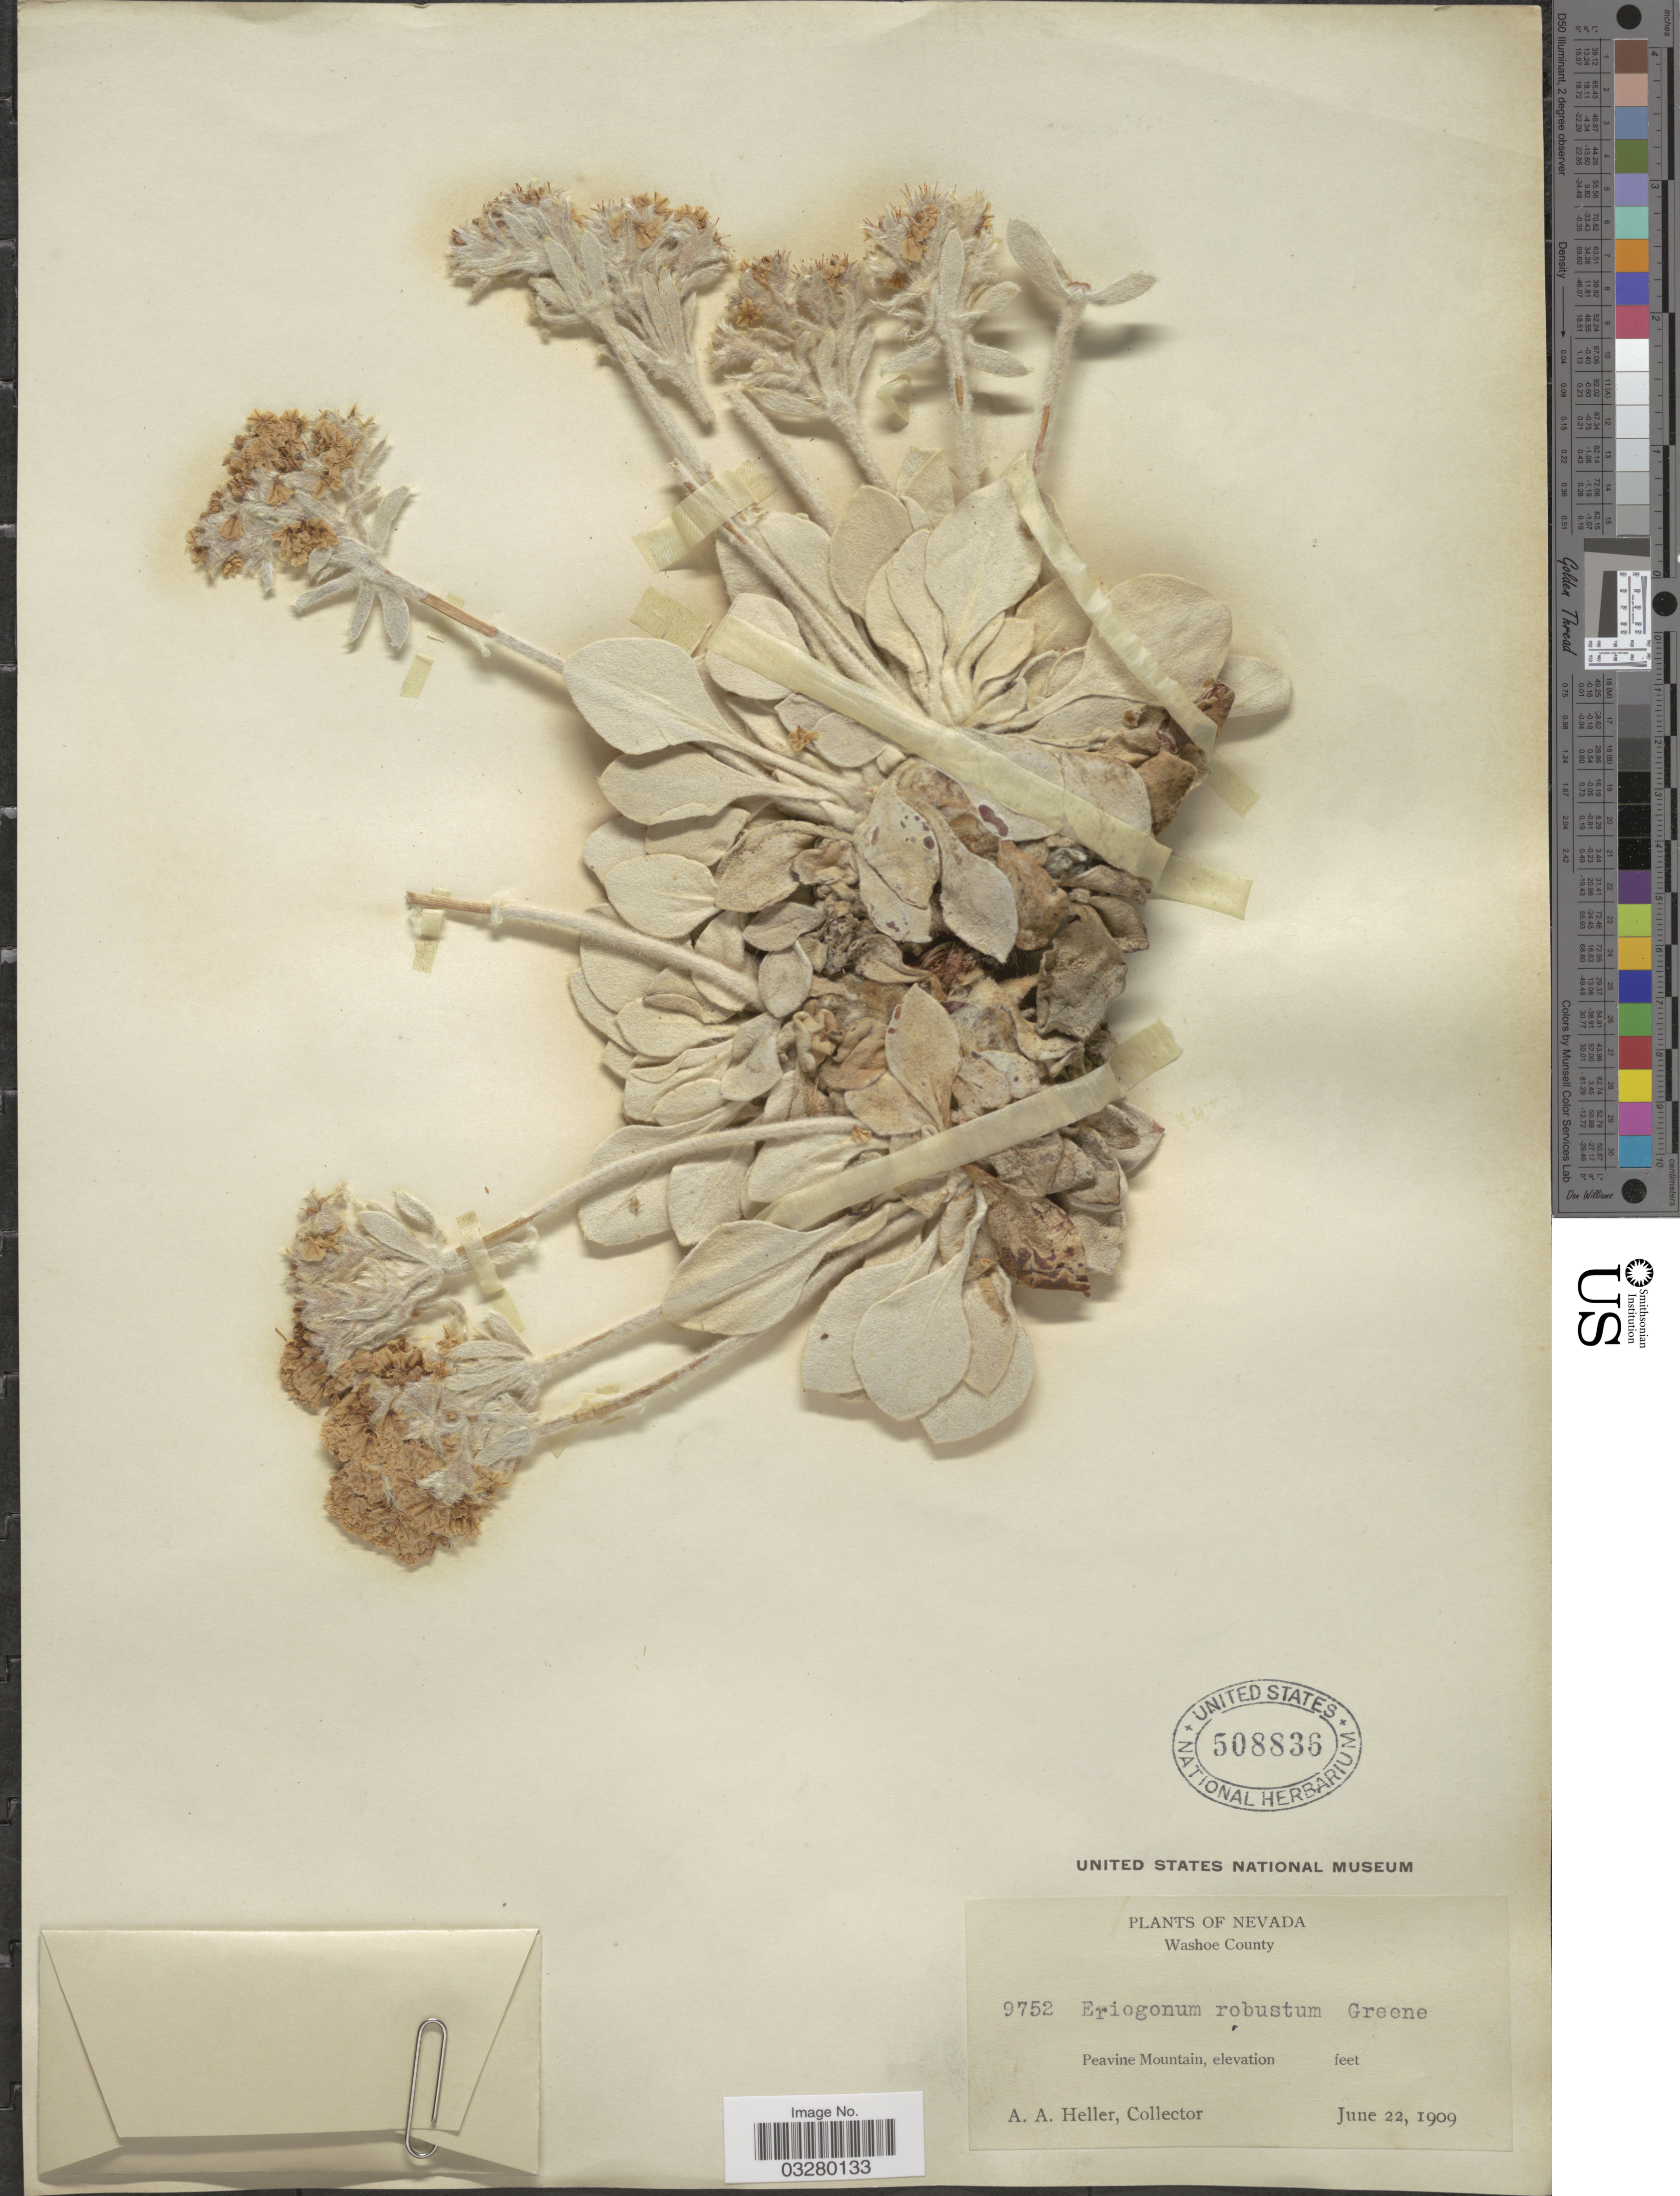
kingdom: Plantae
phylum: Tracheophyta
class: Magnoliopsida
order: Caryophyllales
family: Polygonaceae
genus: Eriogonum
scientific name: Eriogonum robustum var. subracemosum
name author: Greene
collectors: A. A. Heller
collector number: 9752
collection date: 1909-06-22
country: United States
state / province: Nevada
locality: Washoe County. Peavine Mountain.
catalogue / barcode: US 508836